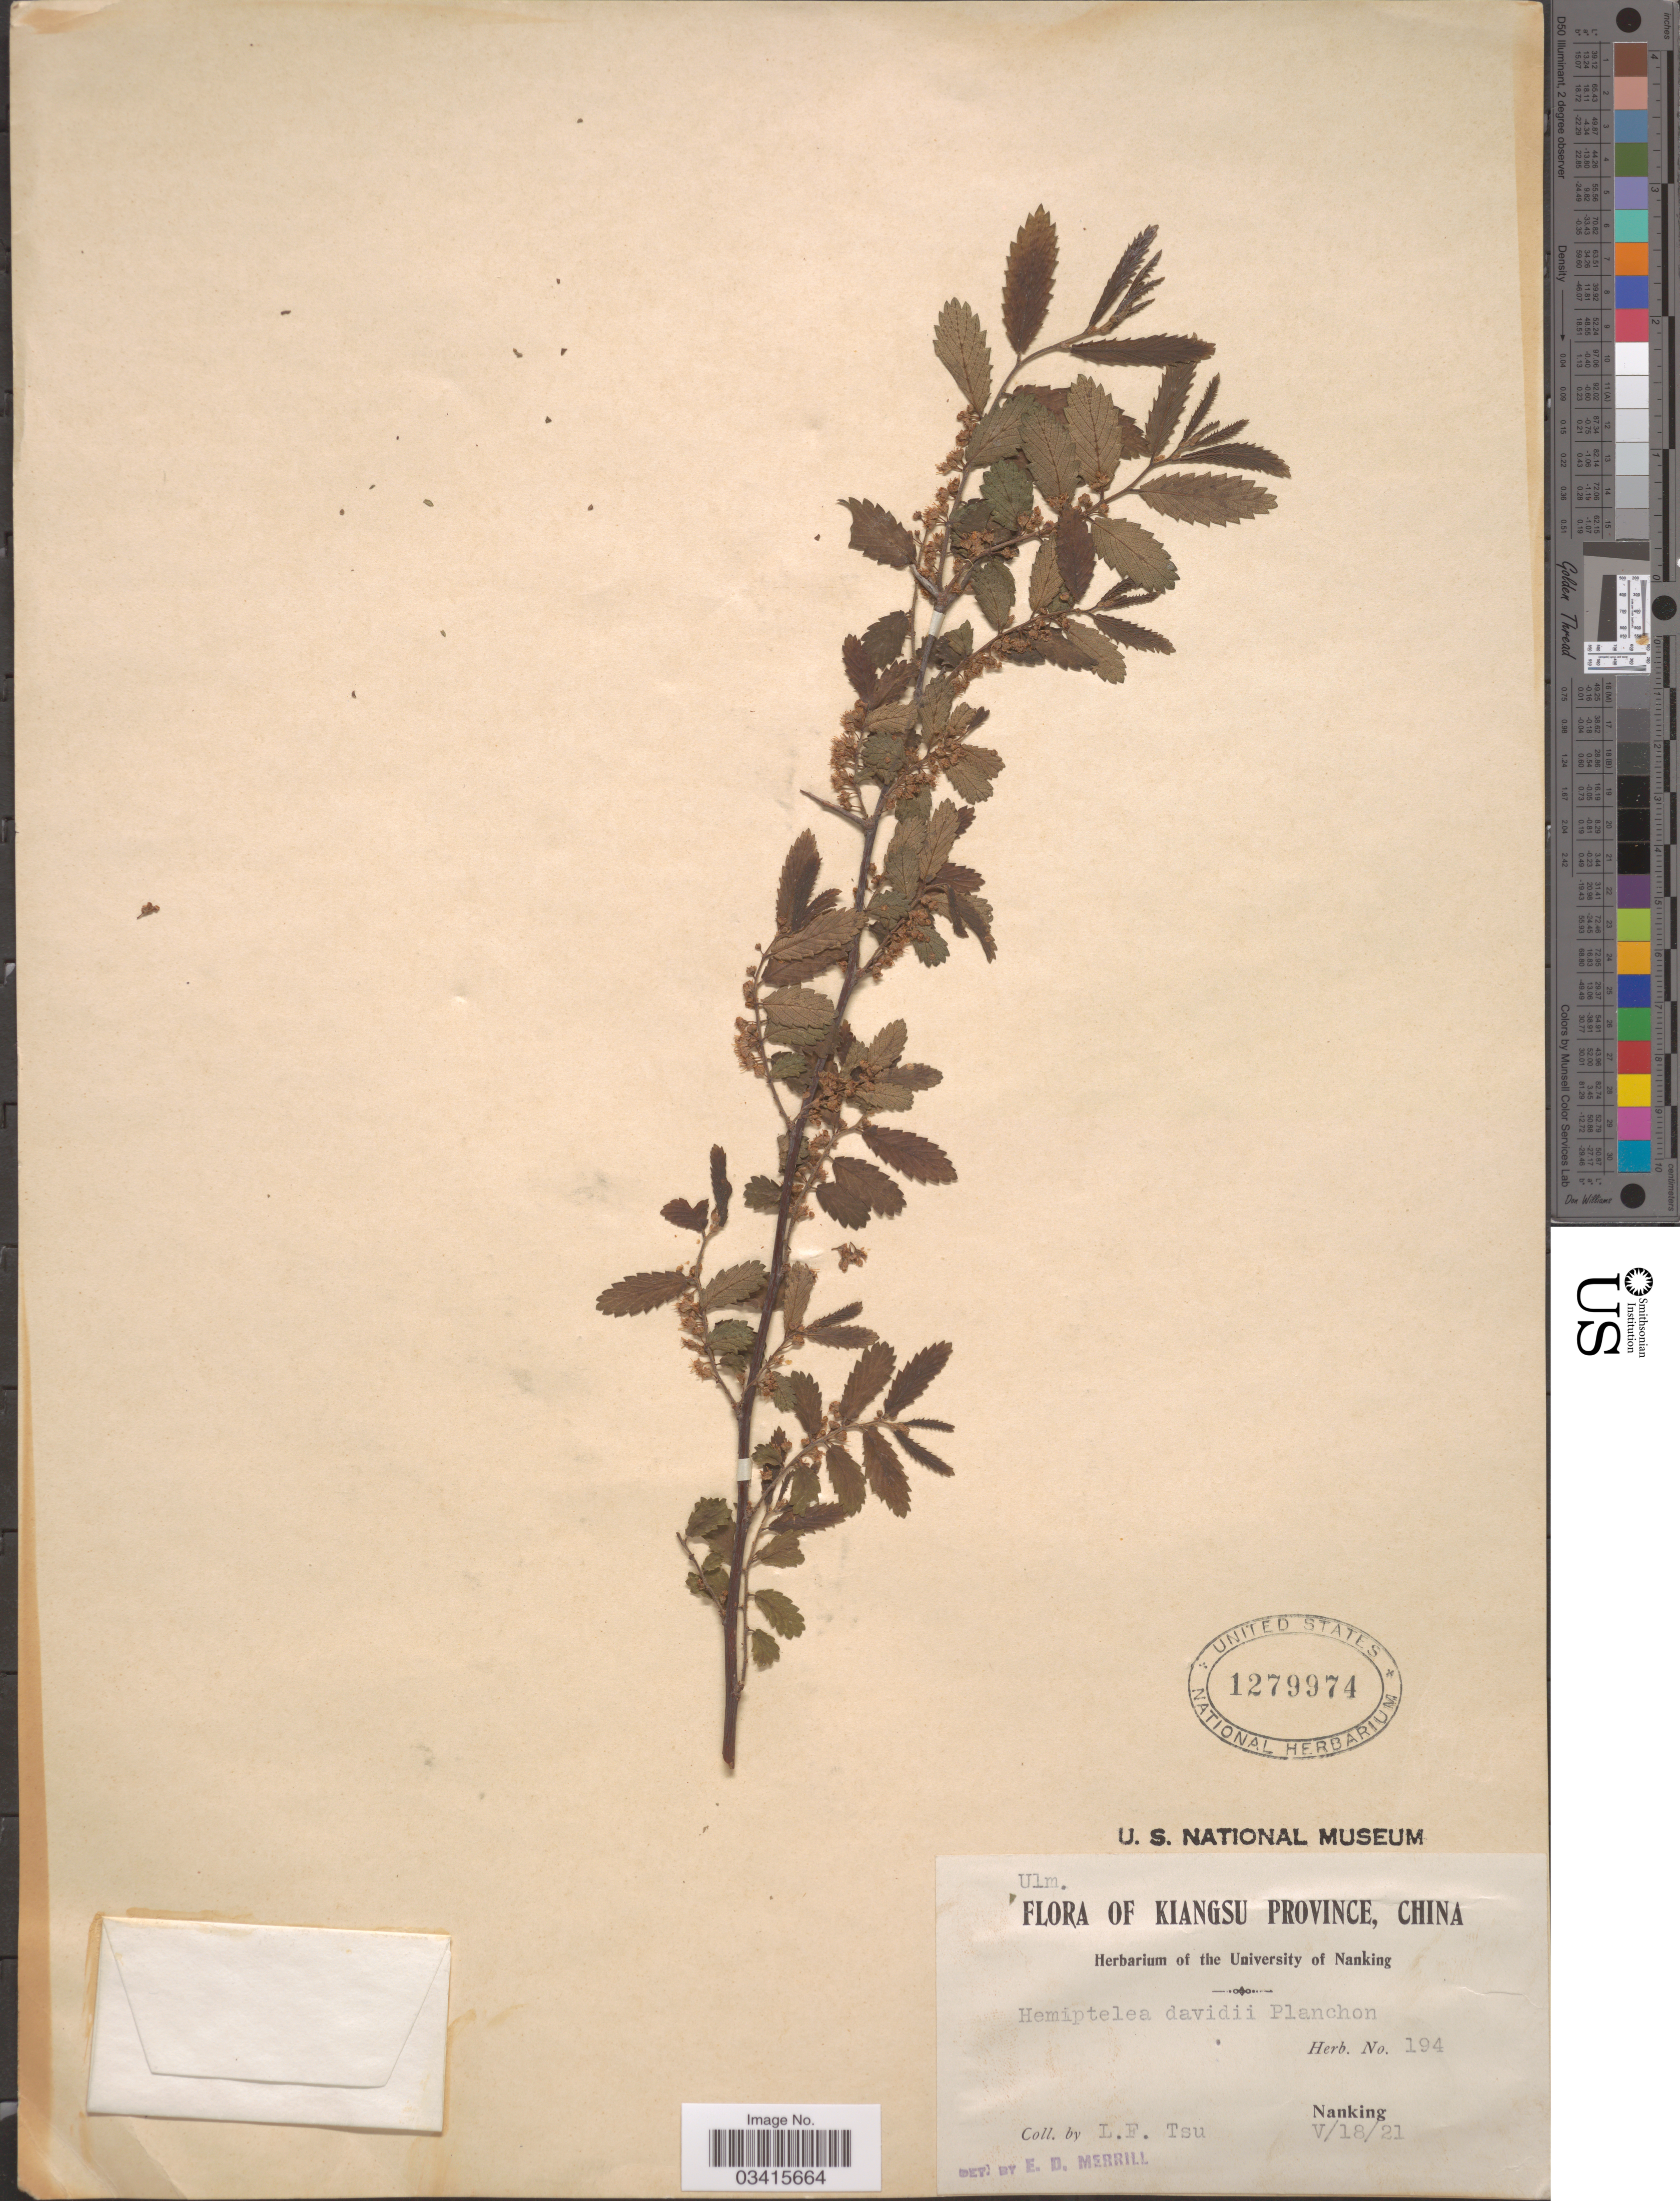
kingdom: Plantae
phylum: Tracheophyta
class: Magnoliopsida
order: Rosales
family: Ulmaceae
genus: Hemiptelea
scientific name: Hemiptelea davidii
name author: (Hance) Planch.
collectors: L. Tsu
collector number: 194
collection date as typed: Transcribed d/m/y: 18/5/21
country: China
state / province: Jiangsu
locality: Kiangsu Province. Nanking.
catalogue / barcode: US 1279974